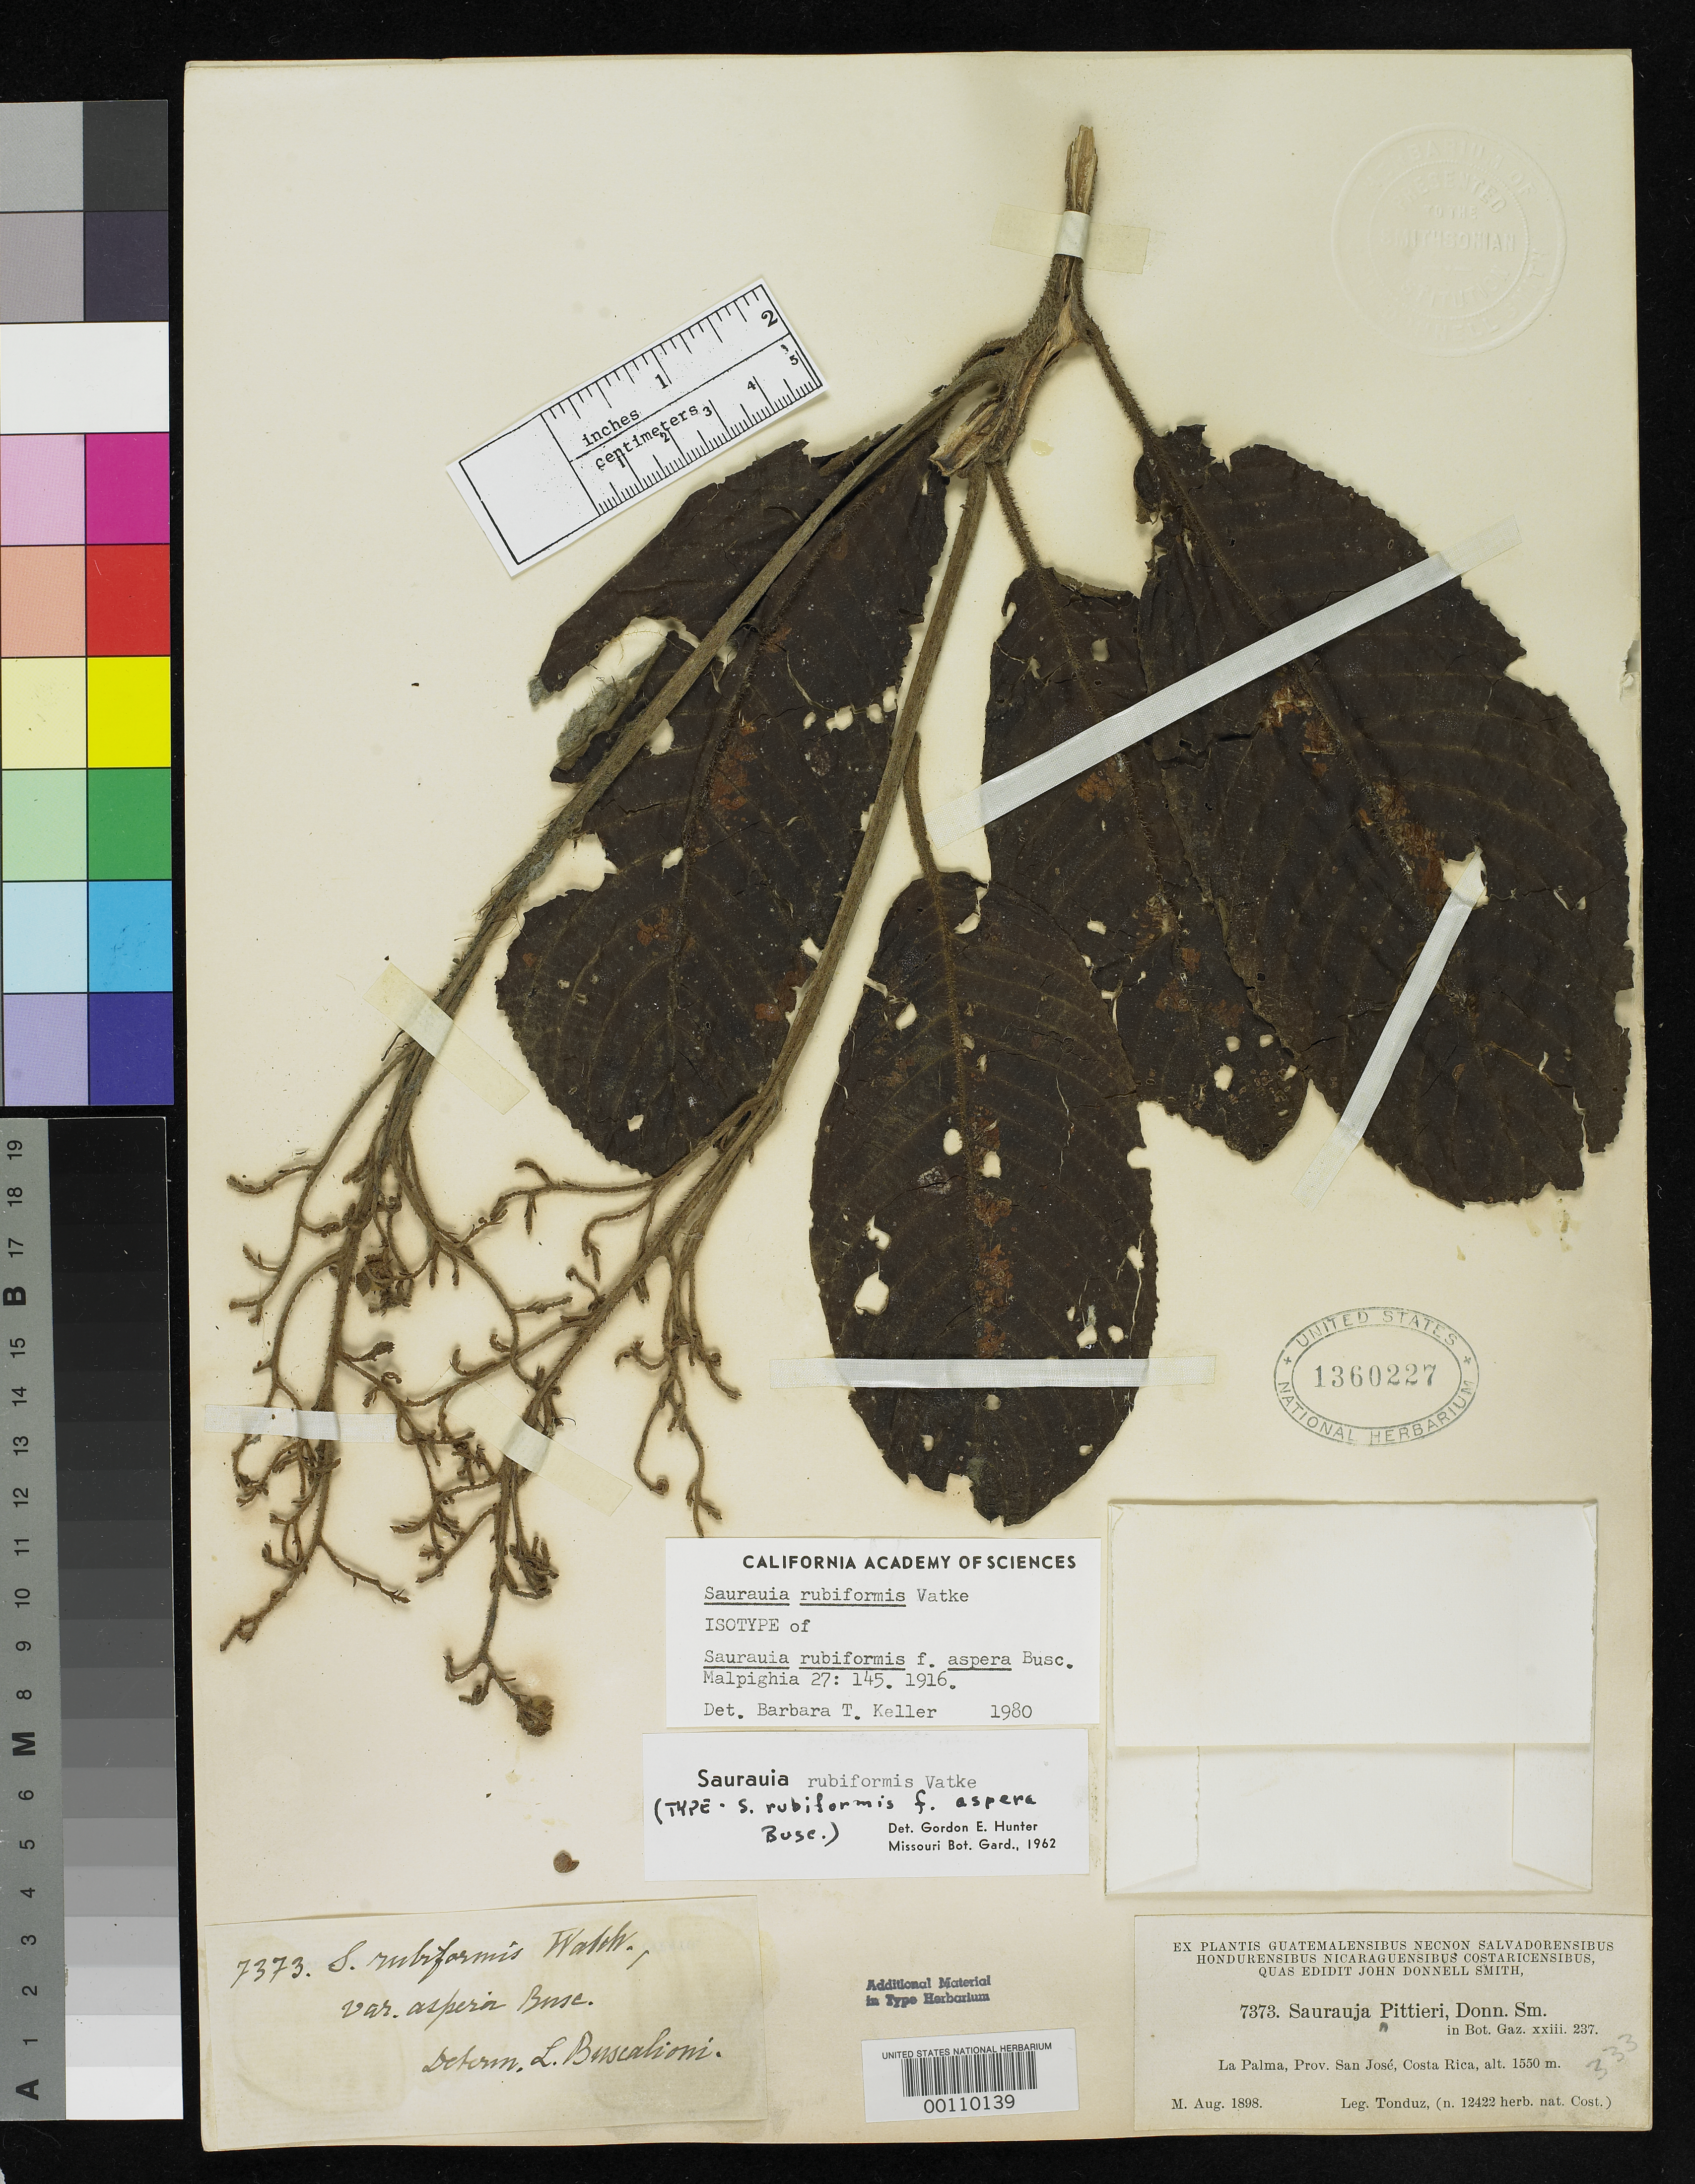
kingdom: Plantae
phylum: Tracheophyta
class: Magnoliopsida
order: Ericales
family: Actinidiaceae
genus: Saurauia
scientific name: Saurauia rubiformis f. aspera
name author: Buscal.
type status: Isotype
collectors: A. Tonduz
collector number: J.D.S. 7373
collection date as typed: Aug 1898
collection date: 1898-08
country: Costa Rica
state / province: San José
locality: La Palma.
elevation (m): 1550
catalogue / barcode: US 1360227